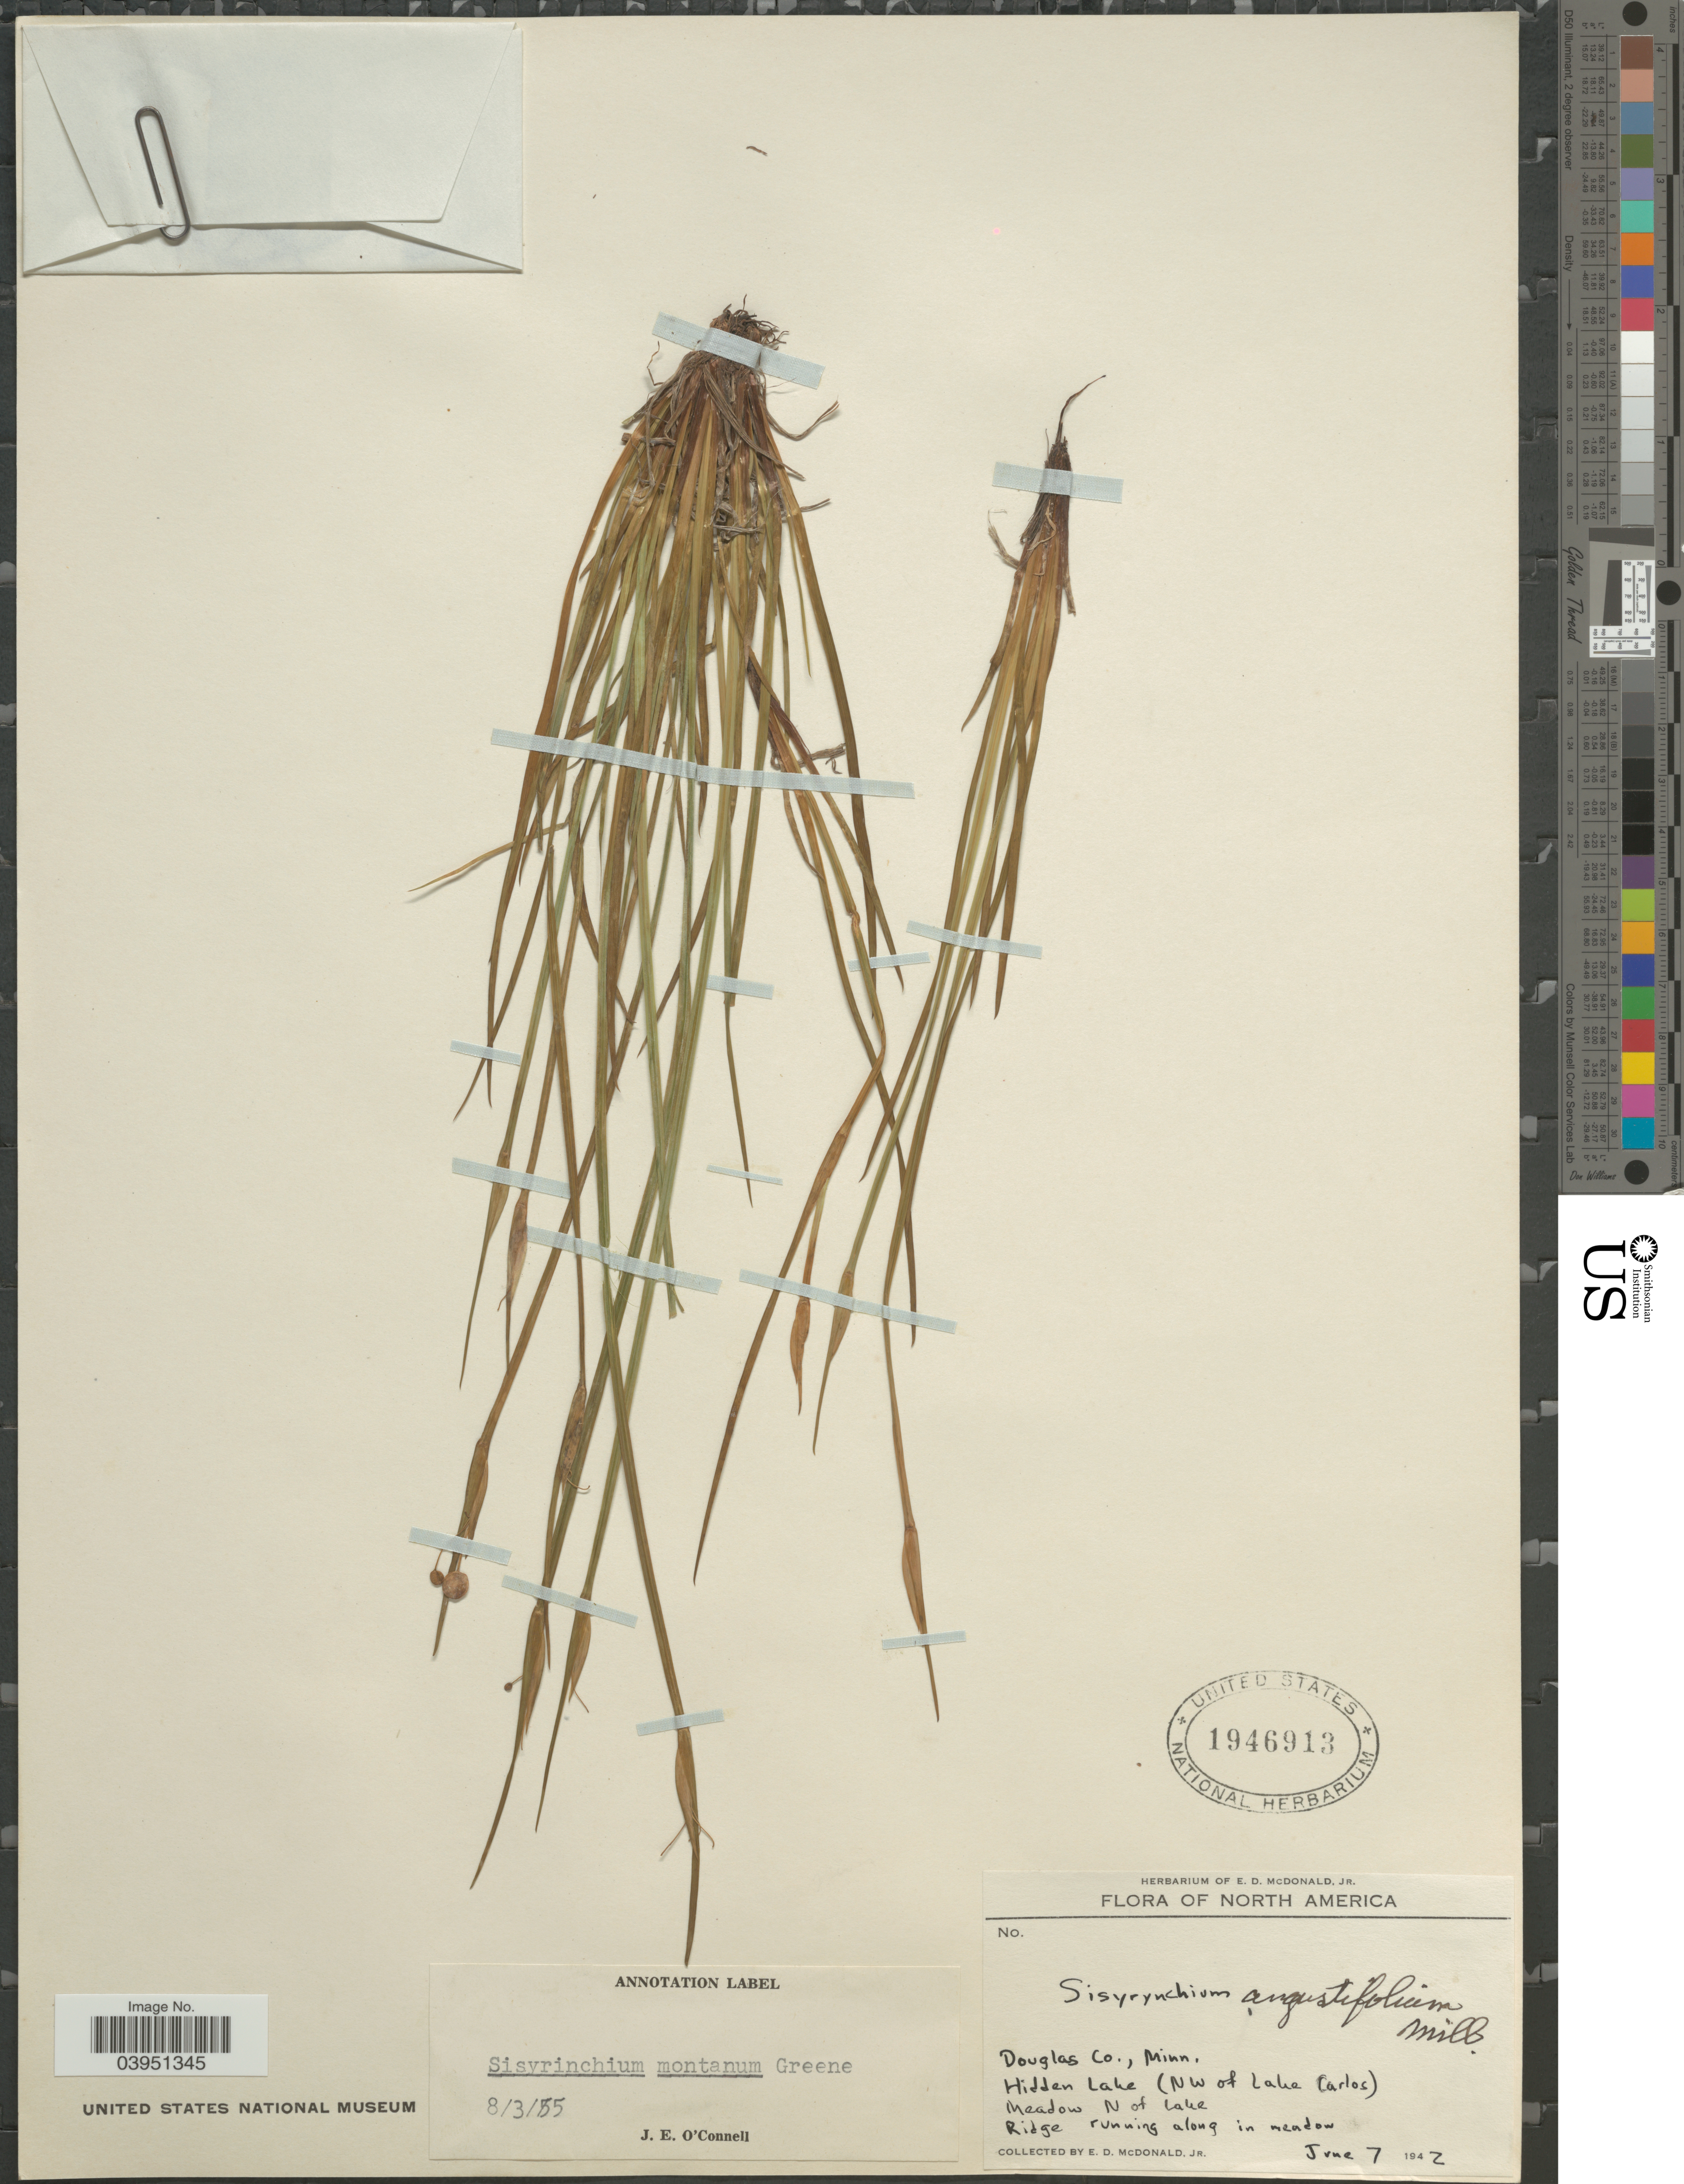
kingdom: Plantae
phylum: Tracheophyta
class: Liliopsida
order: Asparagales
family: Iridaceae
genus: Sisyrinchium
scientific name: Sisyrinchium montanum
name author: Greene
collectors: E. D. McDonald Jr.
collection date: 1942-06-07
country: United States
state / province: Minnesota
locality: Douglas Co., Hidden Lake (NW of Lake Carlos). Meadow N of Lake. Ridge running along in meadow.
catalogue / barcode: US 1946913